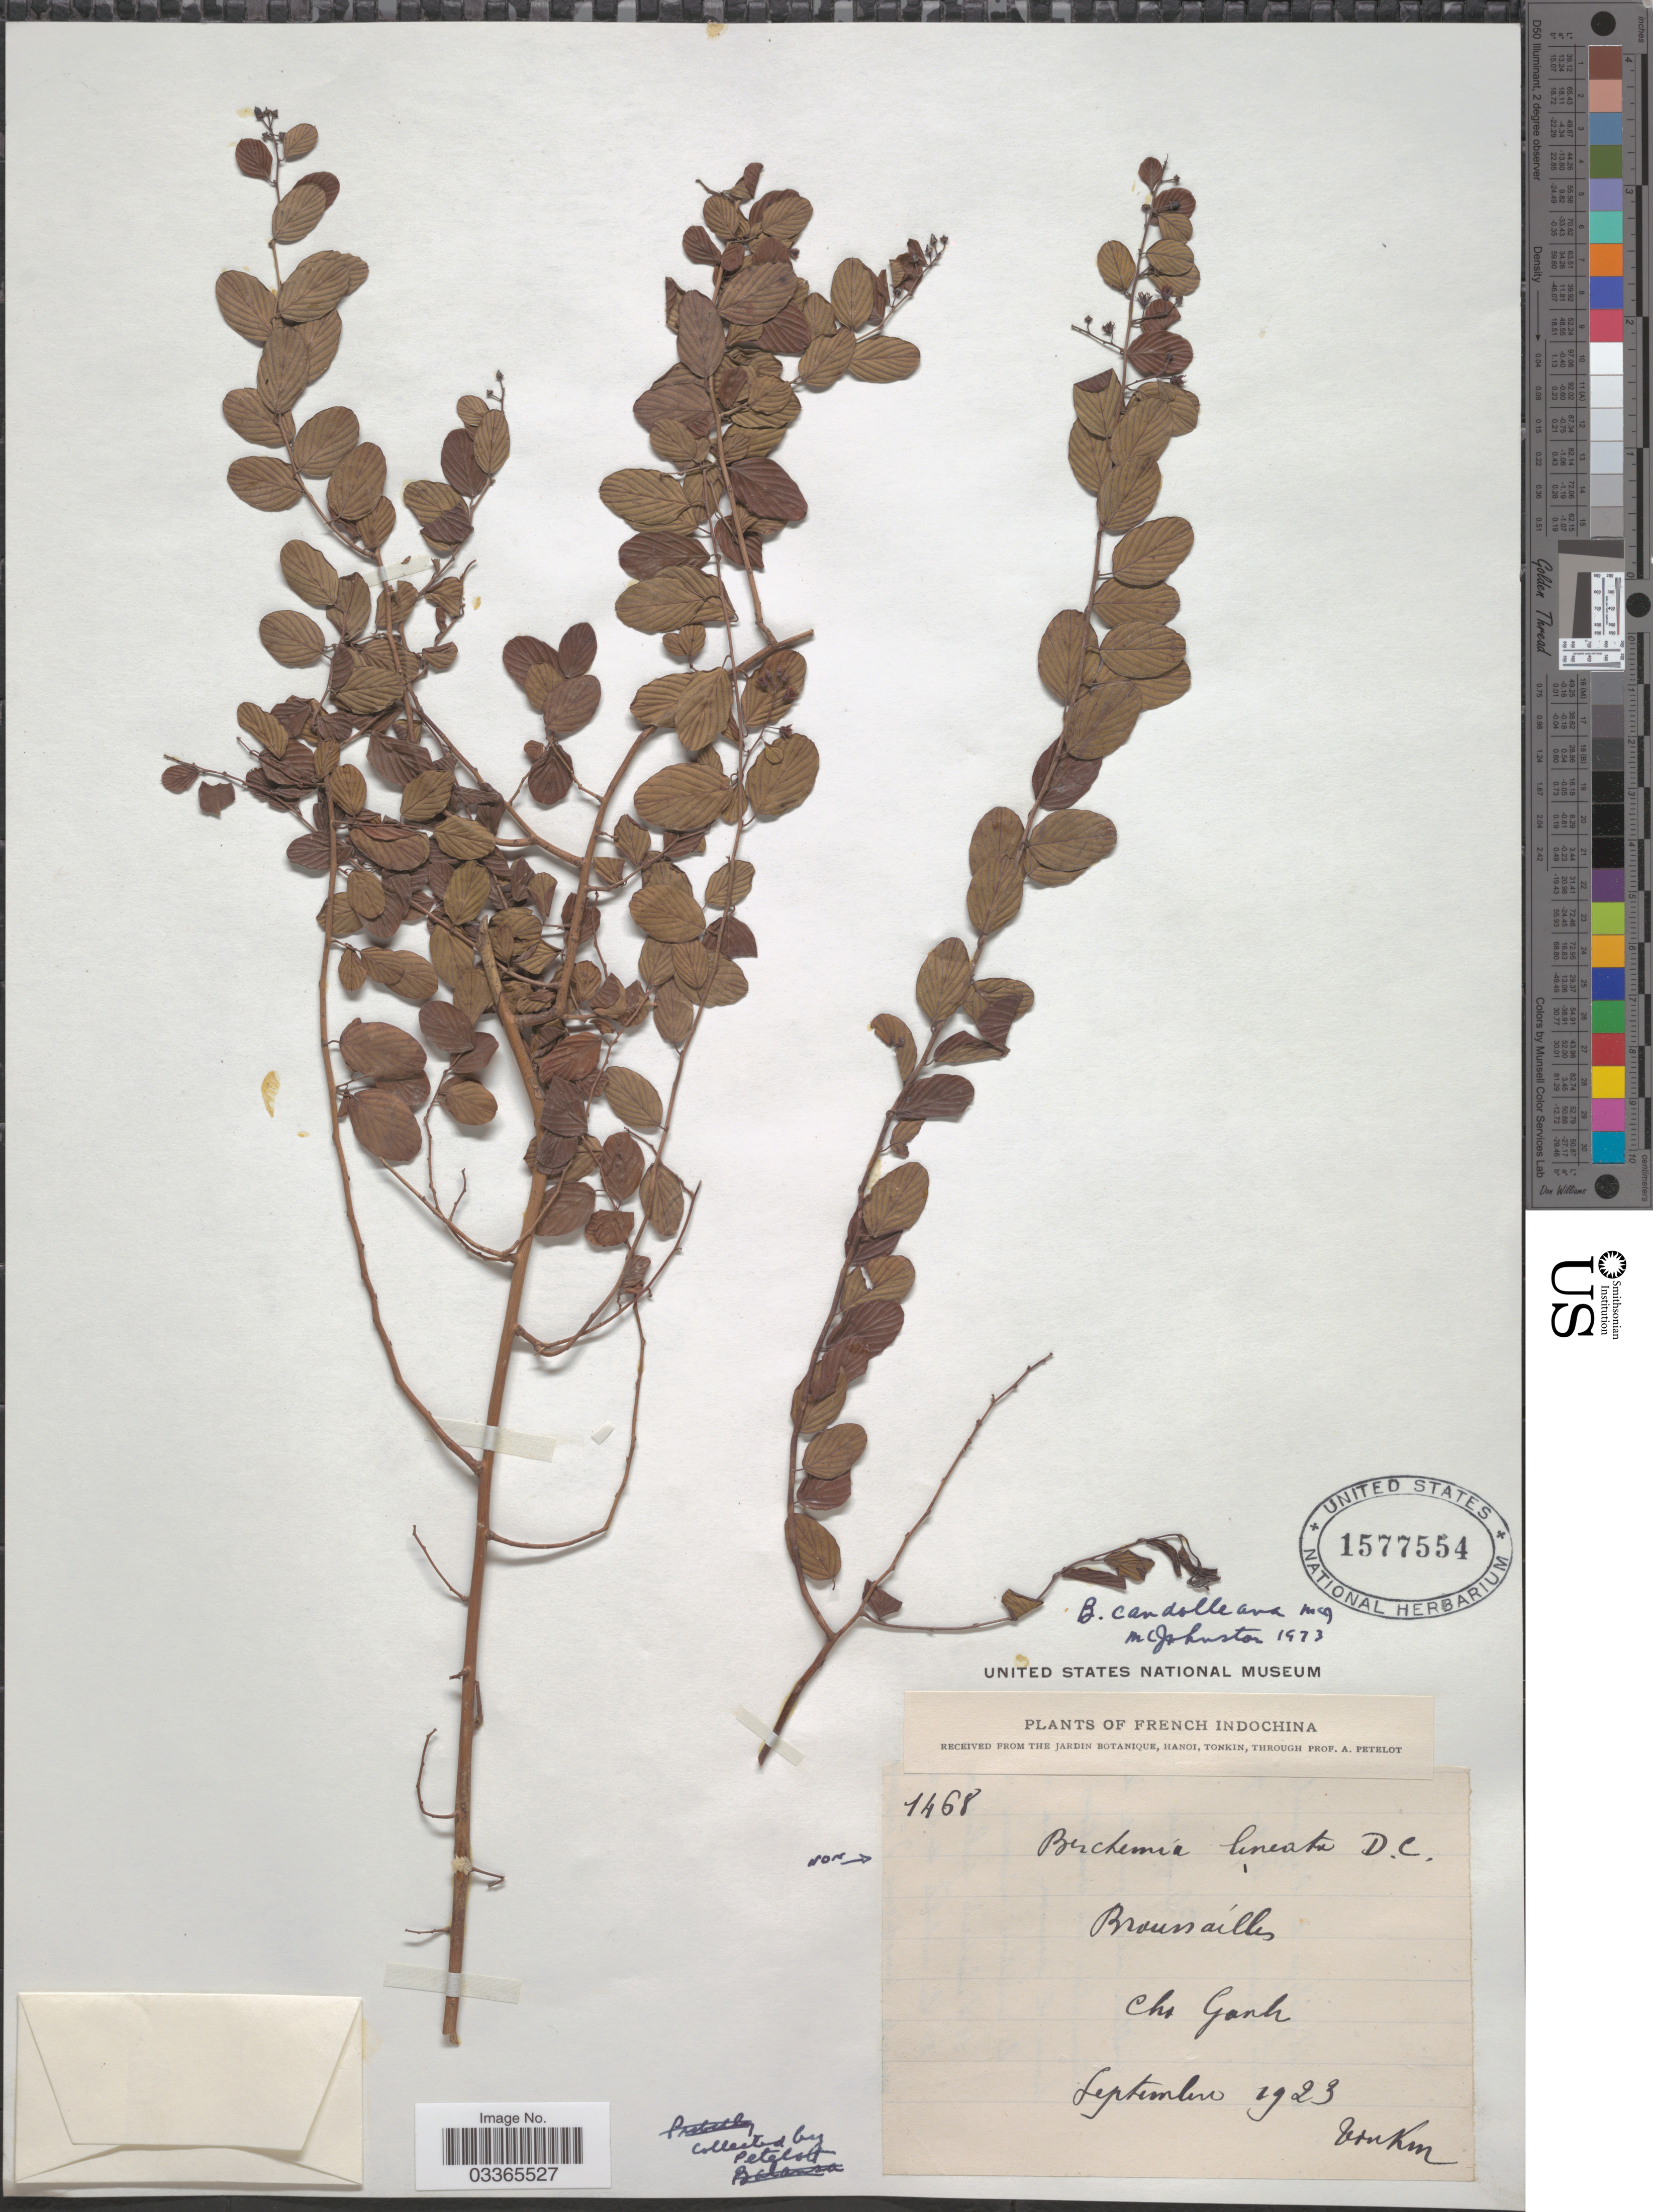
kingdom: Plantae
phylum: Tracheophyta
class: Magnoliopsida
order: Rosales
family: Rhamnaceae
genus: Berchemia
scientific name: Berchemia candolleana, ined.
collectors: A. Petelot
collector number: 1468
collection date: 1923-09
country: Vietnam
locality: French Indochina, Broussailles, Cho Ganh, Tonkin.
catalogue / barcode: US 1577554